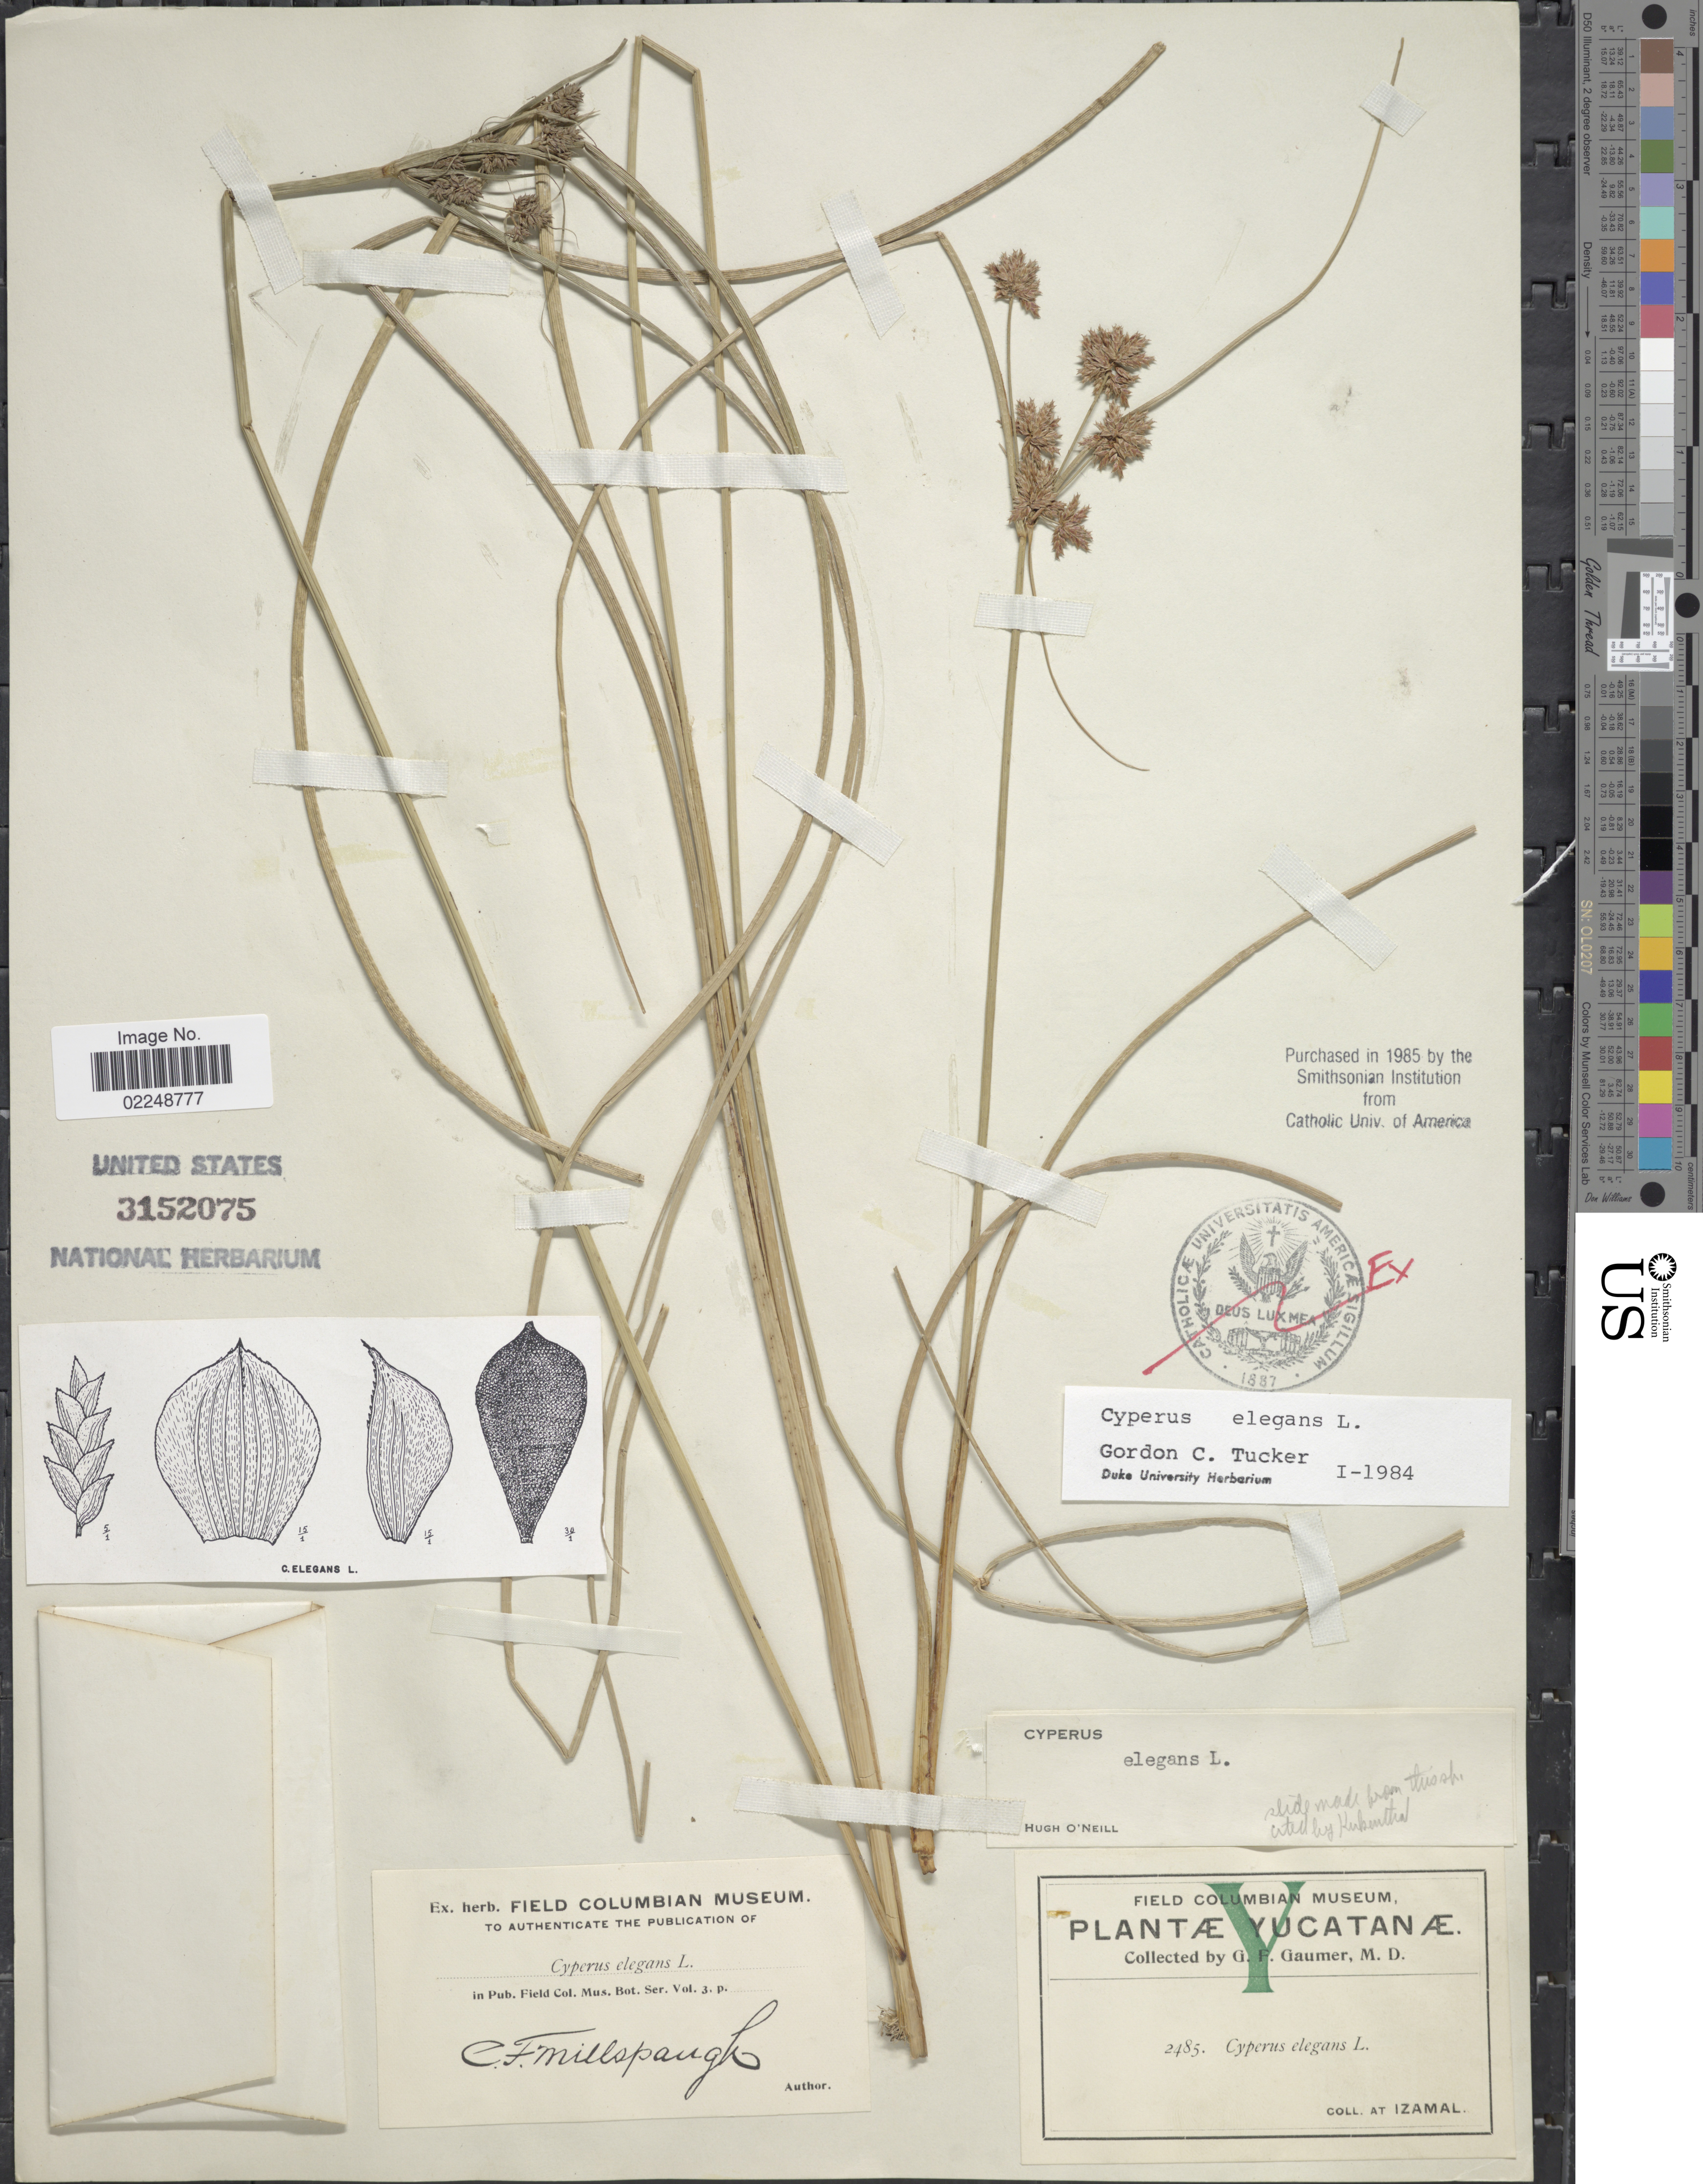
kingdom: Plantae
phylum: Tracheophyta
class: Liliopsida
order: Poales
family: Cyperaceae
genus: Cyperus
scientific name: Cyperus elegans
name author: L.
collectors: G. F. Gaumer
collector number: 2485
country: Mexico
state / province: Yucatán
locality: Izamal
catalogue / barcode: US 3152075